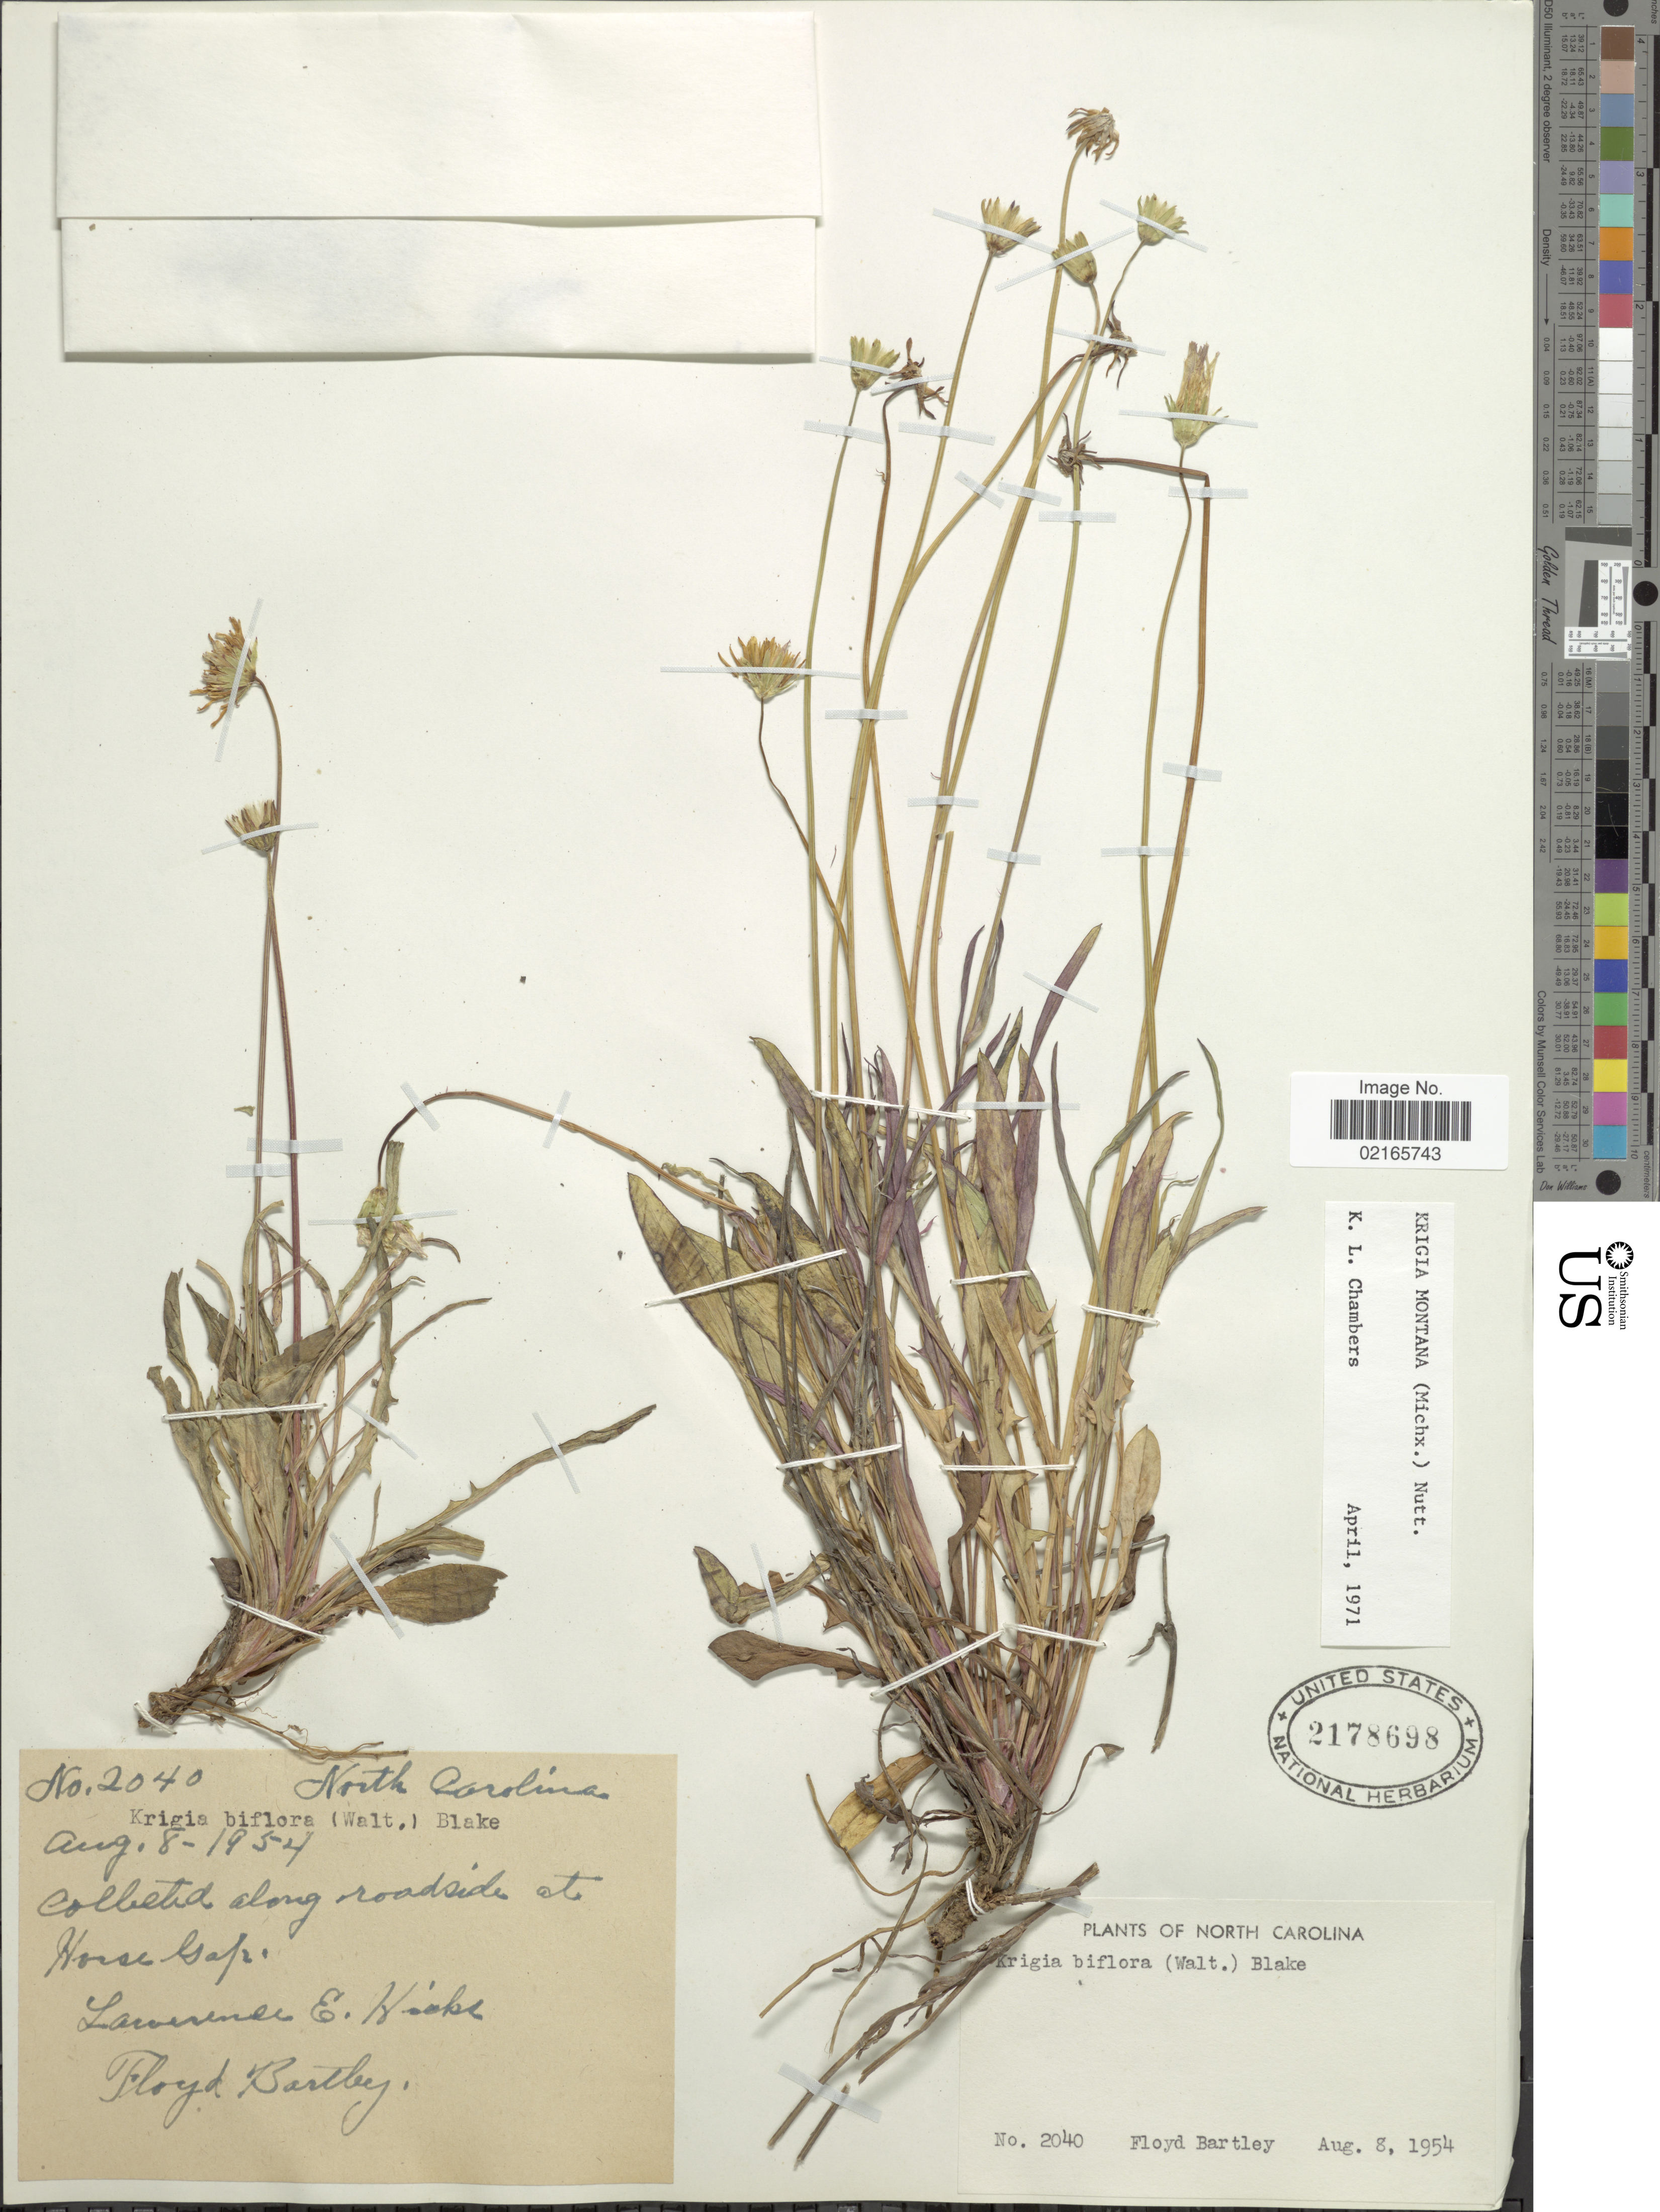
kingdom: Plantae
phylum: Tracheophyta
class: Magnoliopsida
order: Asterales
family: Asteraceae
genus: Krigia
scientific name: Krigia montana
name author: Nutt.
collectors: F. Bartley & L. E. Hicks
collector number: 2040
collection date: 1954-07-08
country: United States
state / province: North Carolina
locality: Along roadside at Horse Gao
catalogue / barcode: US 2178698